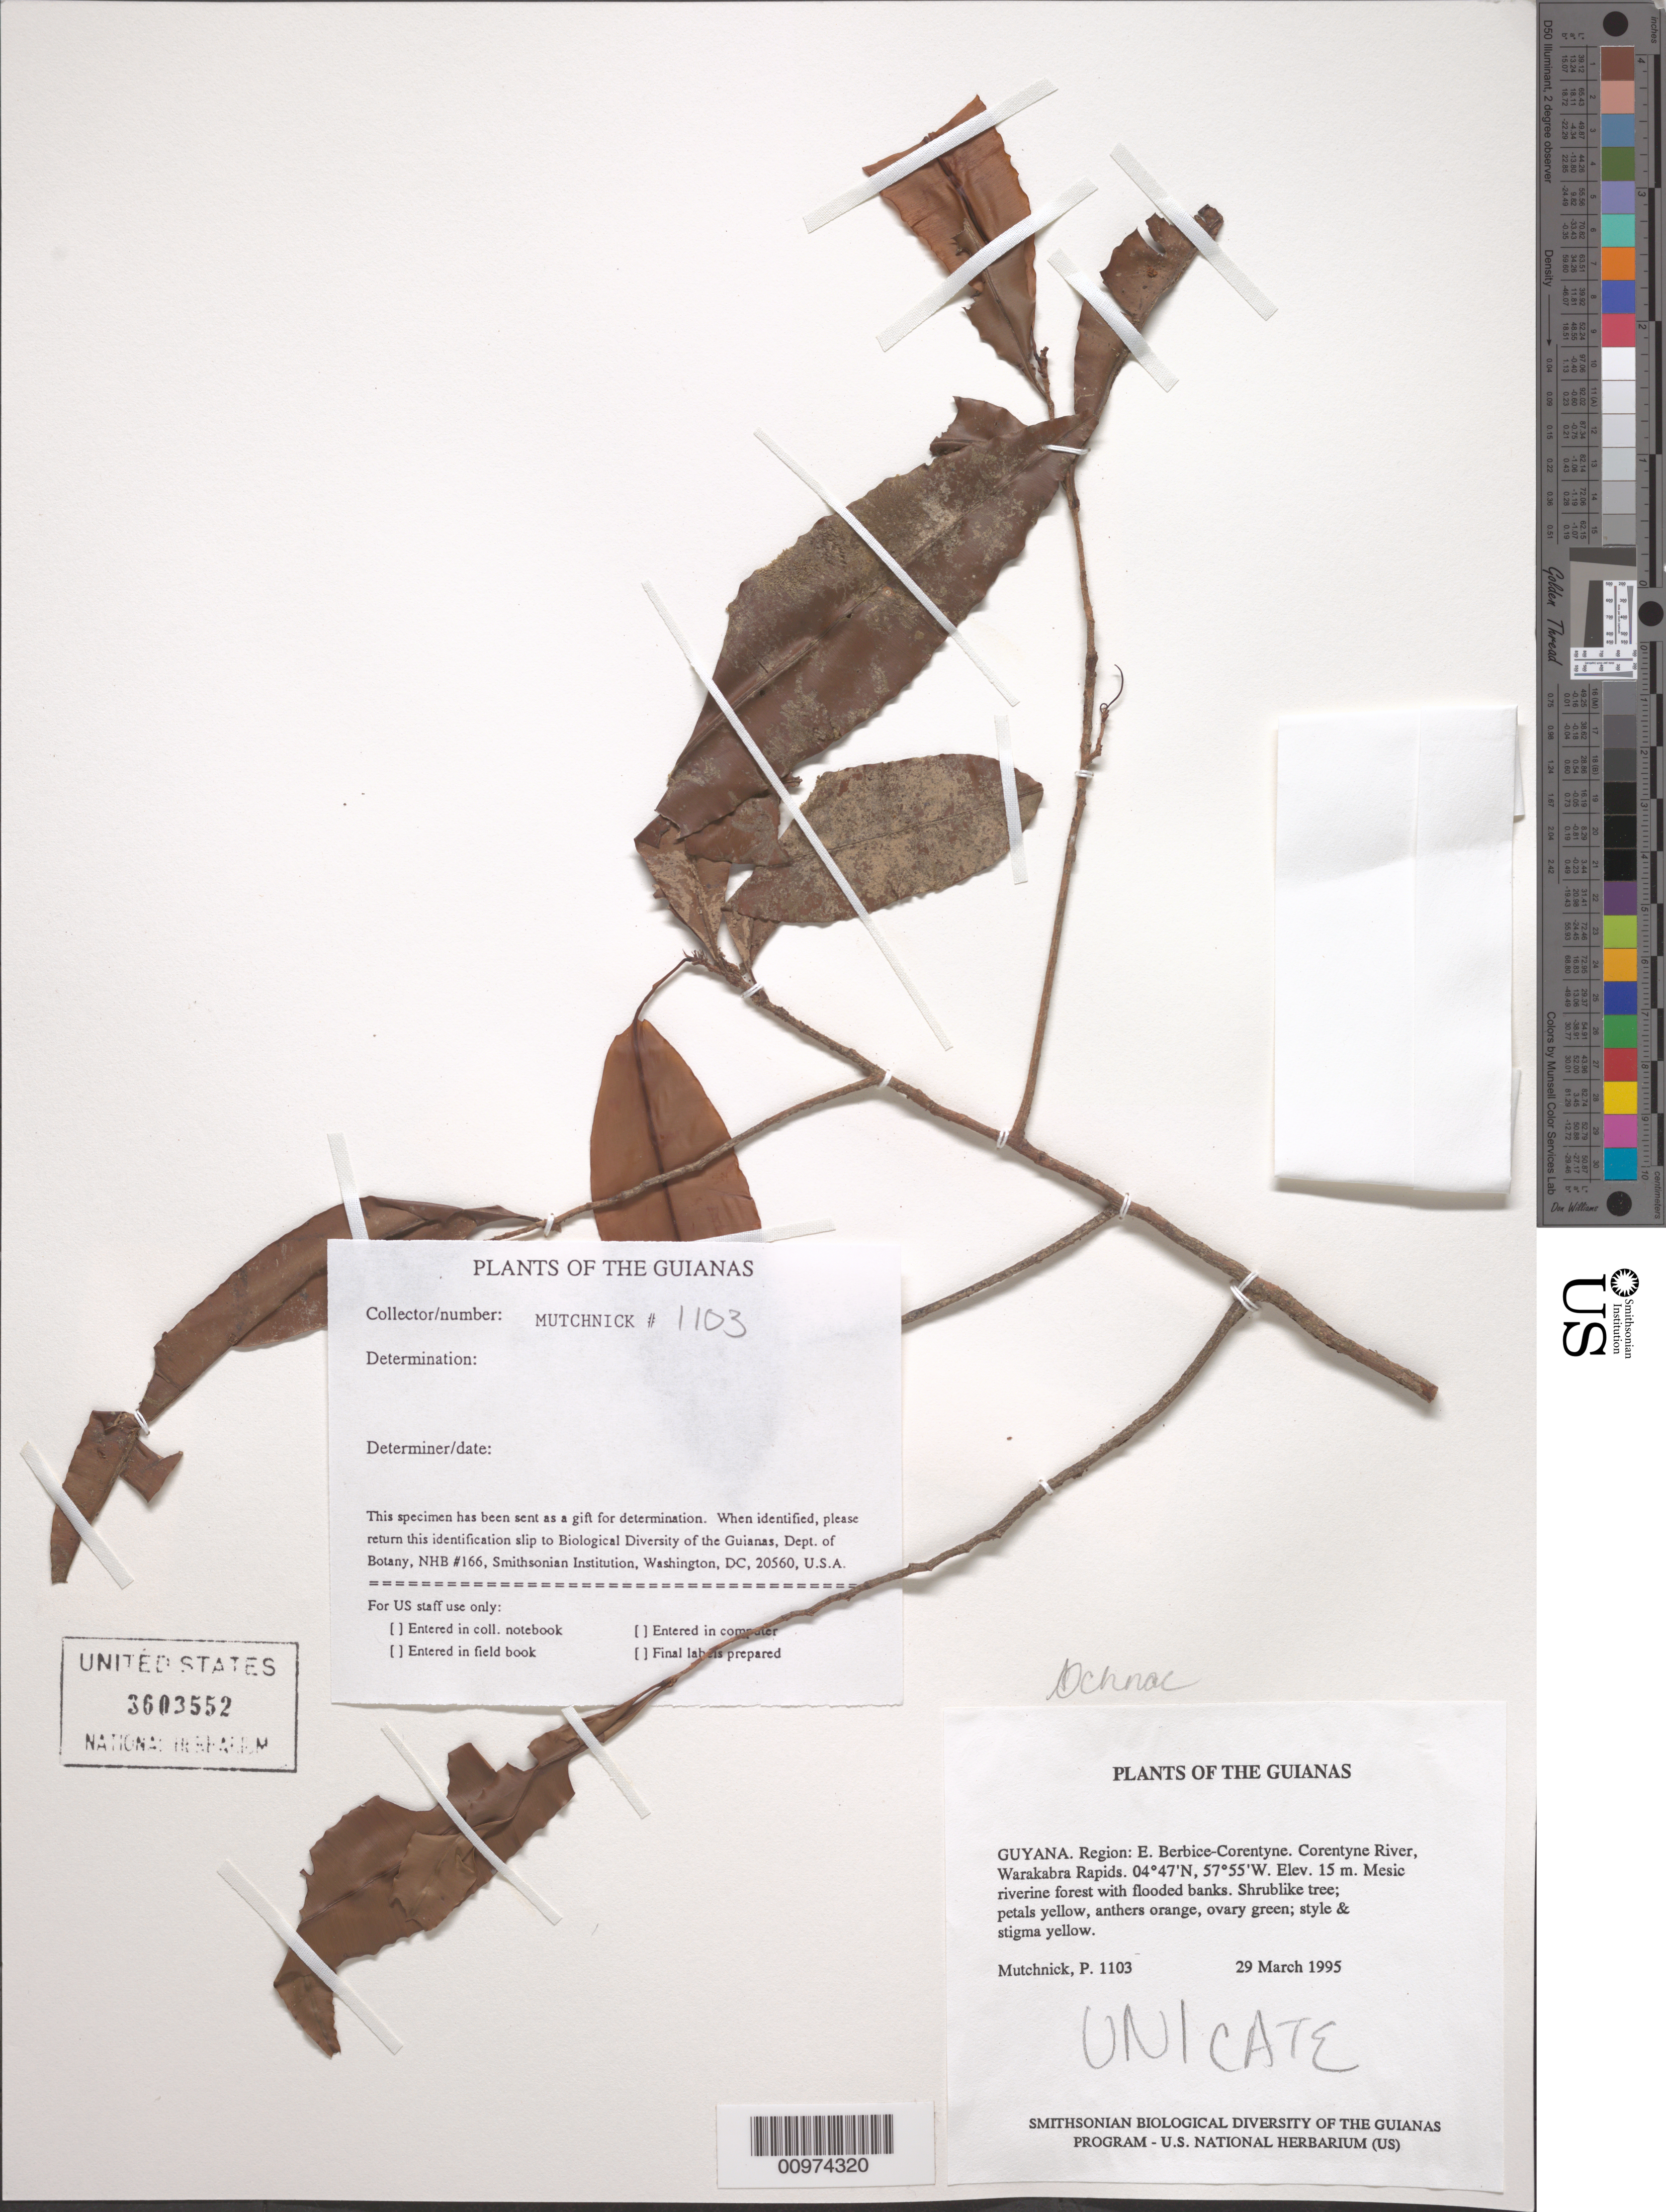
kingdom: Plantae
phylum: Tracheophyta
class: Magnoliopsida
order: Malpighiales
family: Ochnaceae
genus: Ouratea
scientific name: Ouratea sp.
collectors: P. Mutchnick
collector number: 1103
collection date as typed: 29 March 1995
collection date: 1995-03-29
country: Guyana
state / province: E. Berbice-Corentyne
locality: Corentyne River, Warakabra Rapids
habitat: Mesic riverine forest with flooded banks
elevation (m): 15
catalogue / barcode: US 3603552